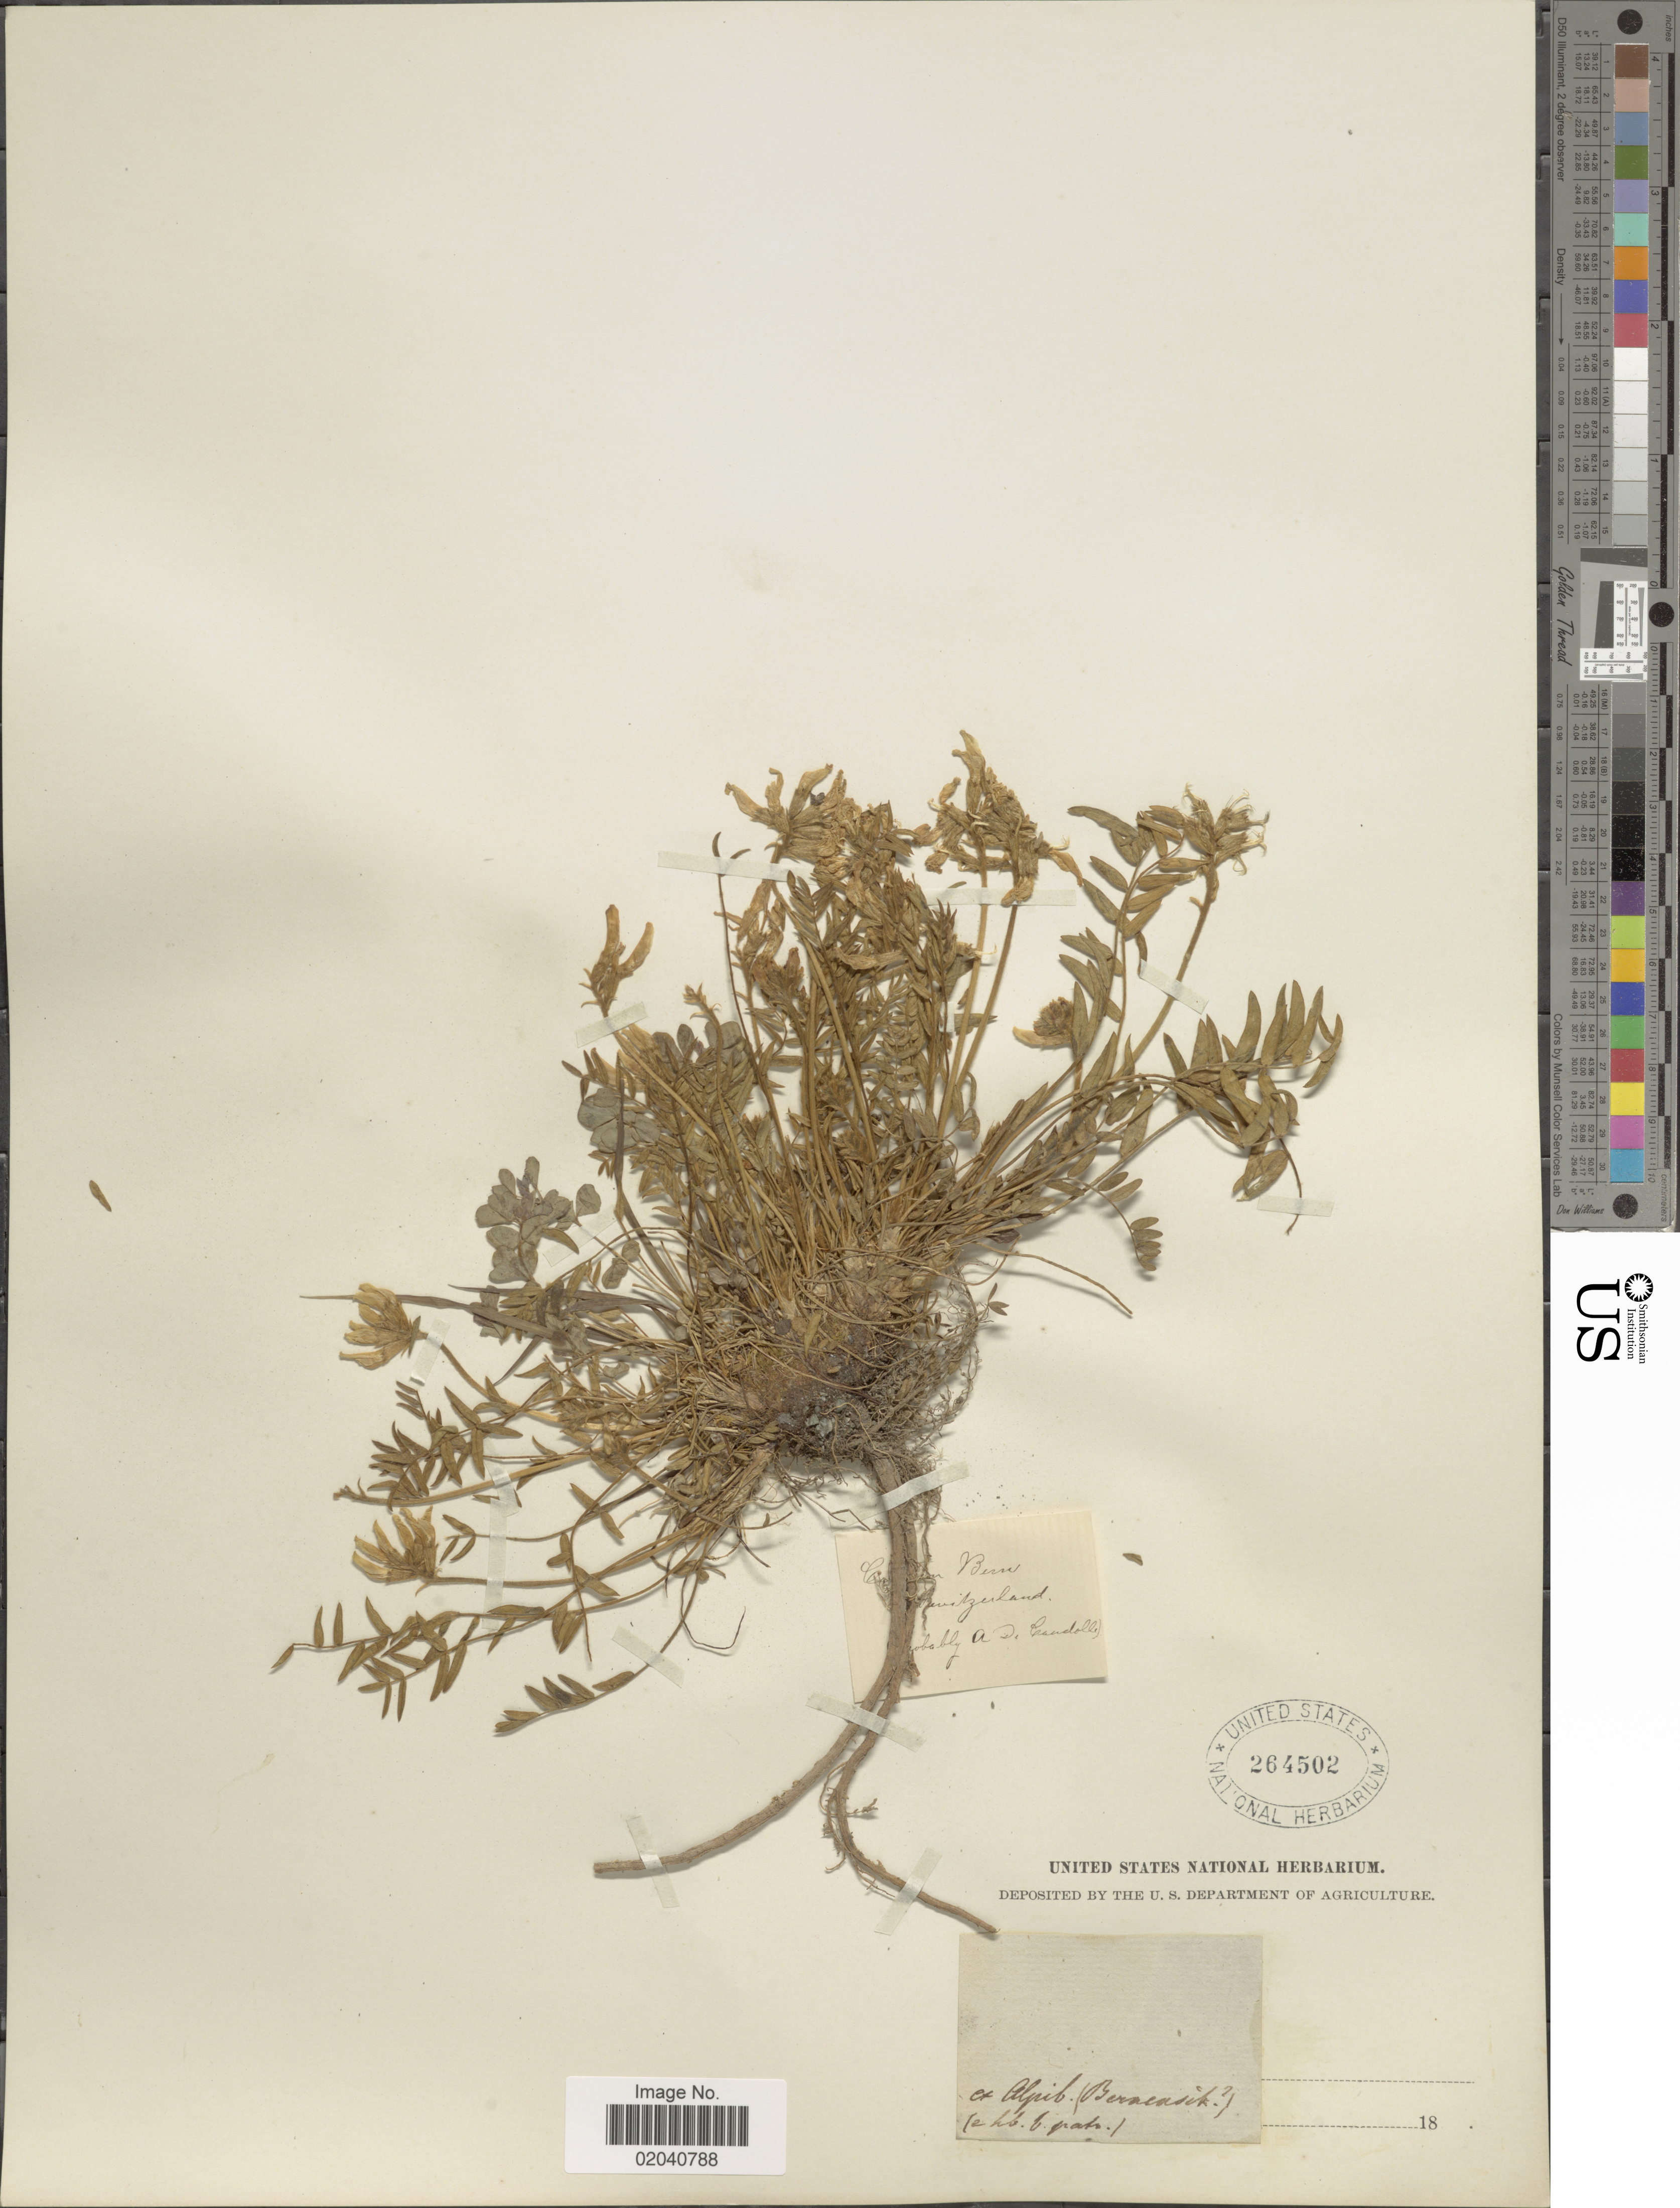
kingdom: Plantae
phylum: Tracheophyta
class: Magnoliopsida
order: Fabales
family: Fabaceae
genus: Oxytropis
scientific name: Oxytropis sp.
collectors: A. P. de Candolle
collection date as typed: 18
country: Switzerland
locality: Ex Alpibus (Berneasit)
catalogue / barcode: US 264502